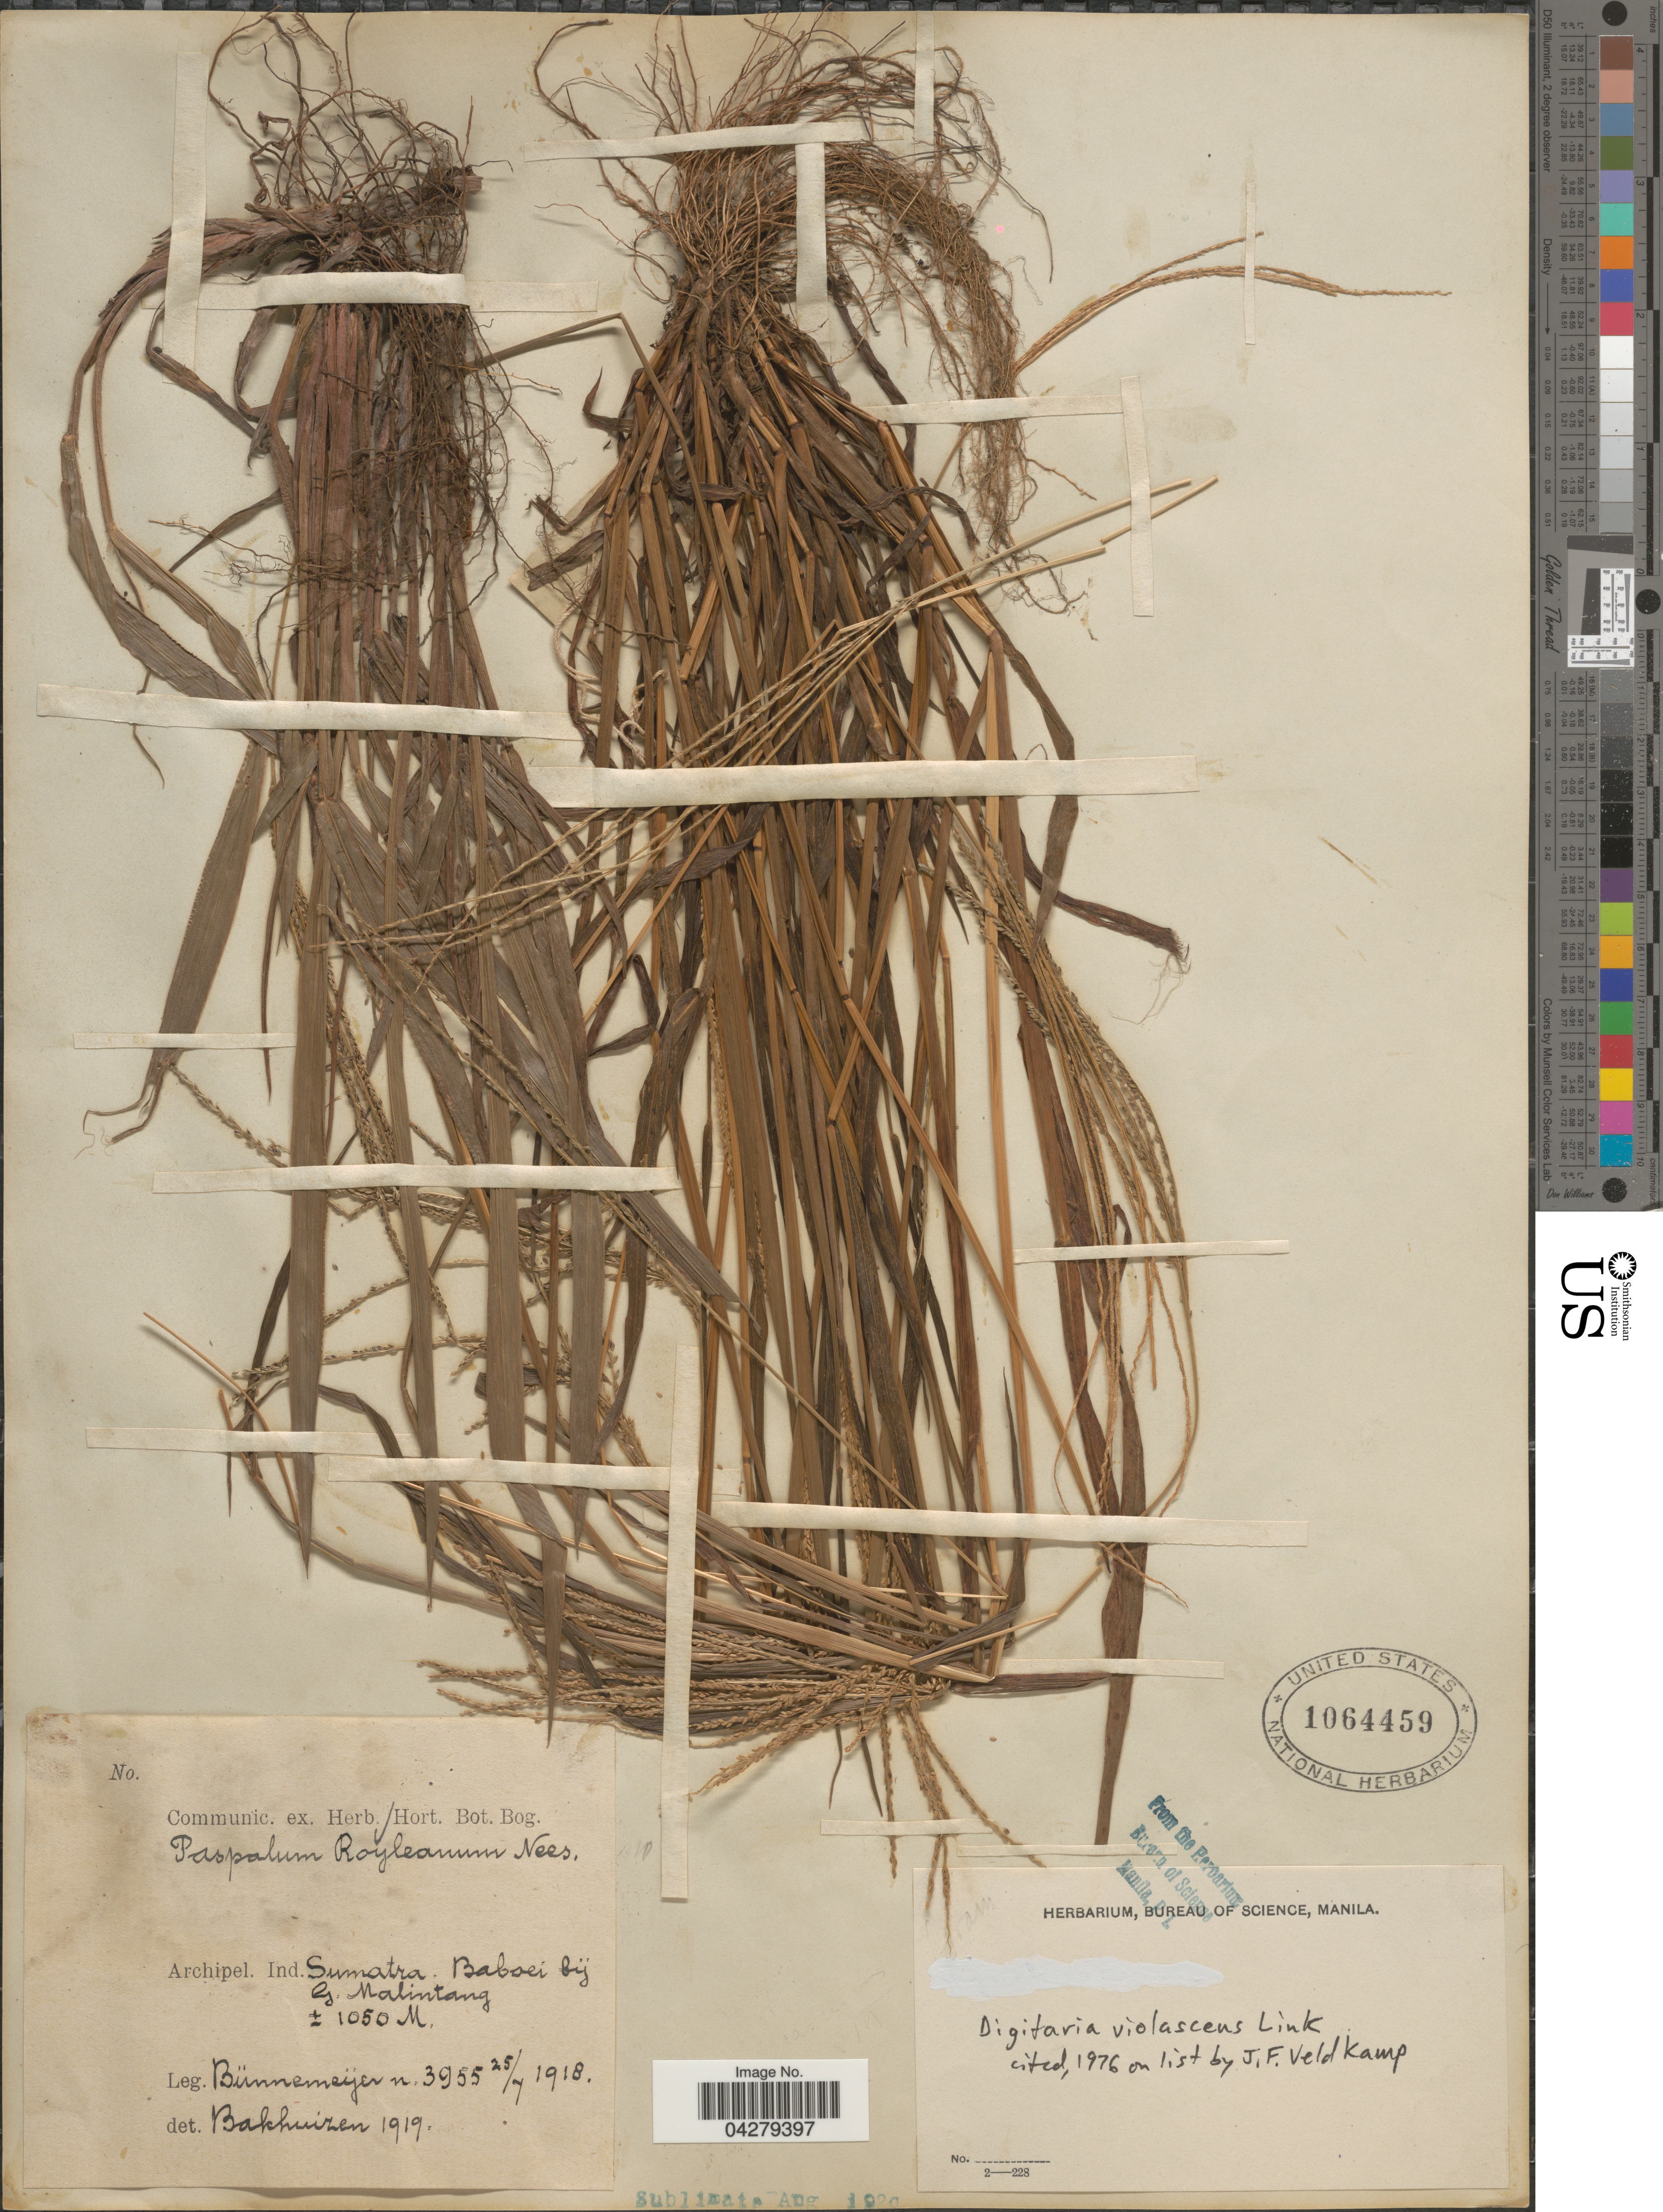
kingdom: Plantae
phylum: Tracheophyta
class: Liliopsida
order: Poales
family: Poaceae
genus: Digitaria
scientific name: Digitaria violascens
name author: Link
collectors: -. Bunnemeijer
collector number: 3955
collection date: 1918-07-25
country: Indonesia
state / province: Sumatra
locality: Archipel. Ind. Baboei bij G. Malintang.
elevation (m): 1050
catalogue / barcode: US 1064459